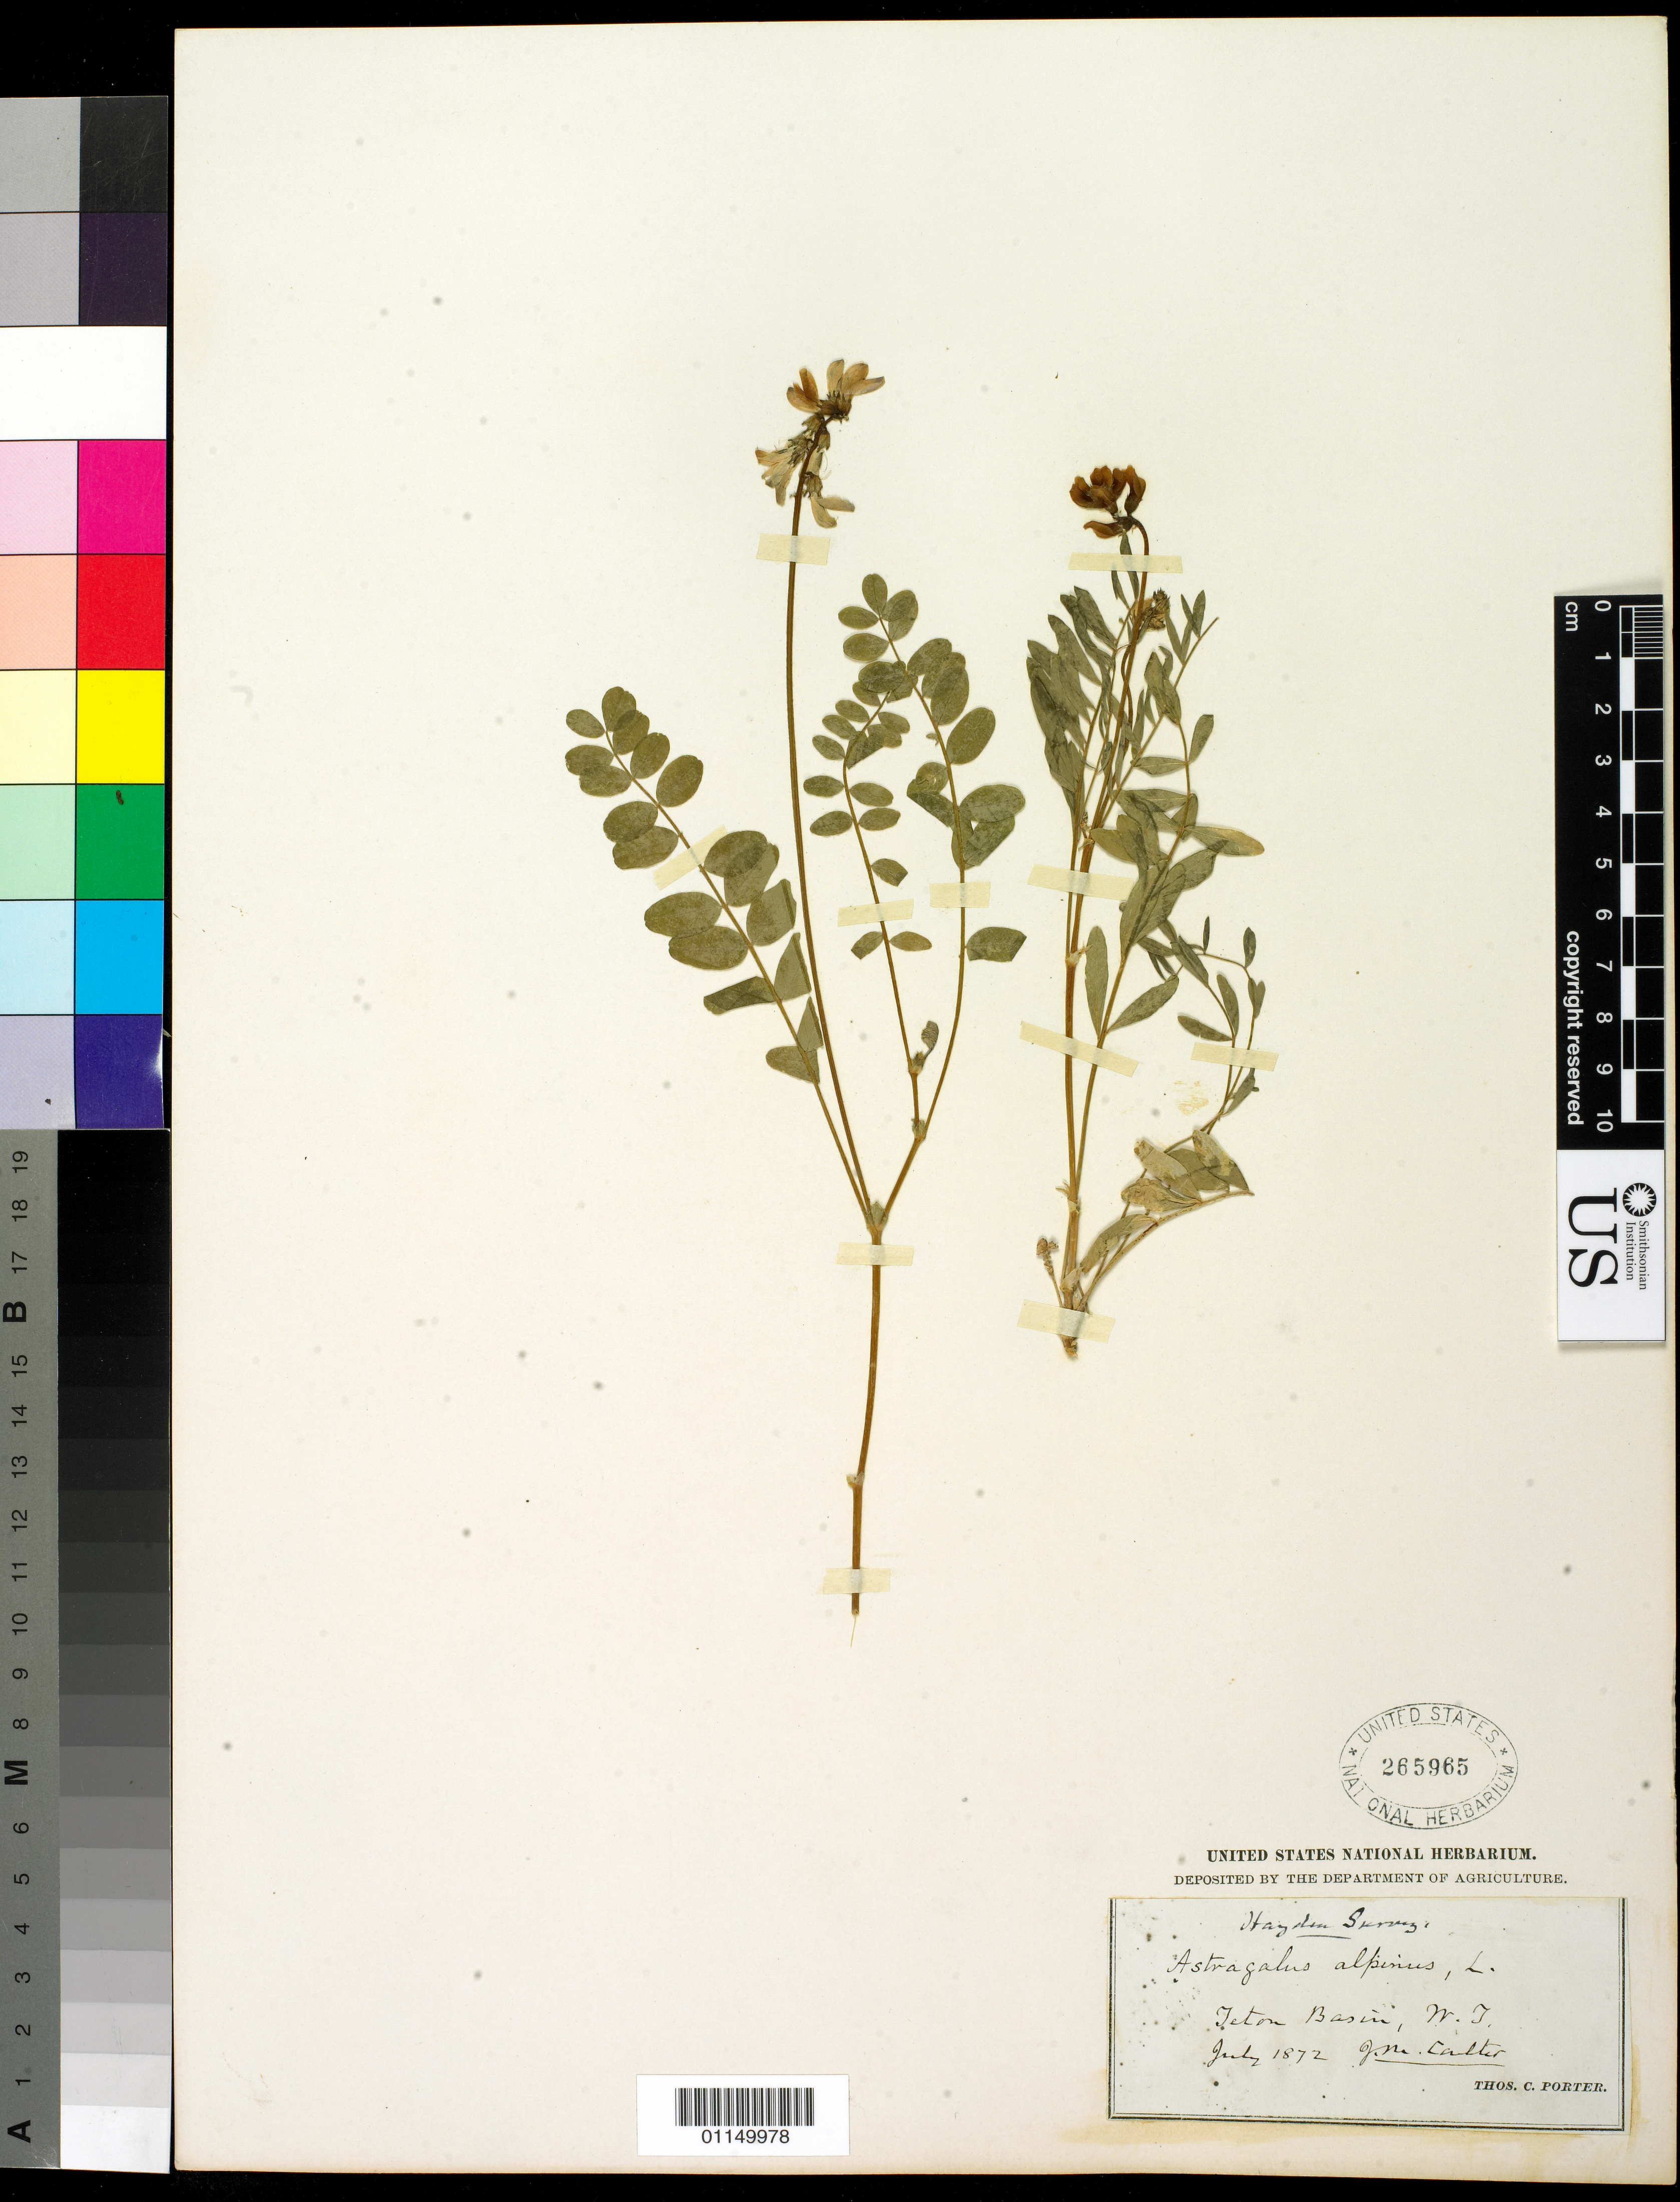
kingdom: Plantae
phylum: Tracheophyta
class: Magnoliopsida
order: Fabales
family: Fabaceae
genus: Astragalus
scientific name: Astragalus alpinus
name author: L.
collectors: J. U. Coulter & T. C. Porter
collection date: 1872-07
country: United States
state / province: Wyoming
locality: Teton Basin, W.T.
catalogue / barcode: US 265965